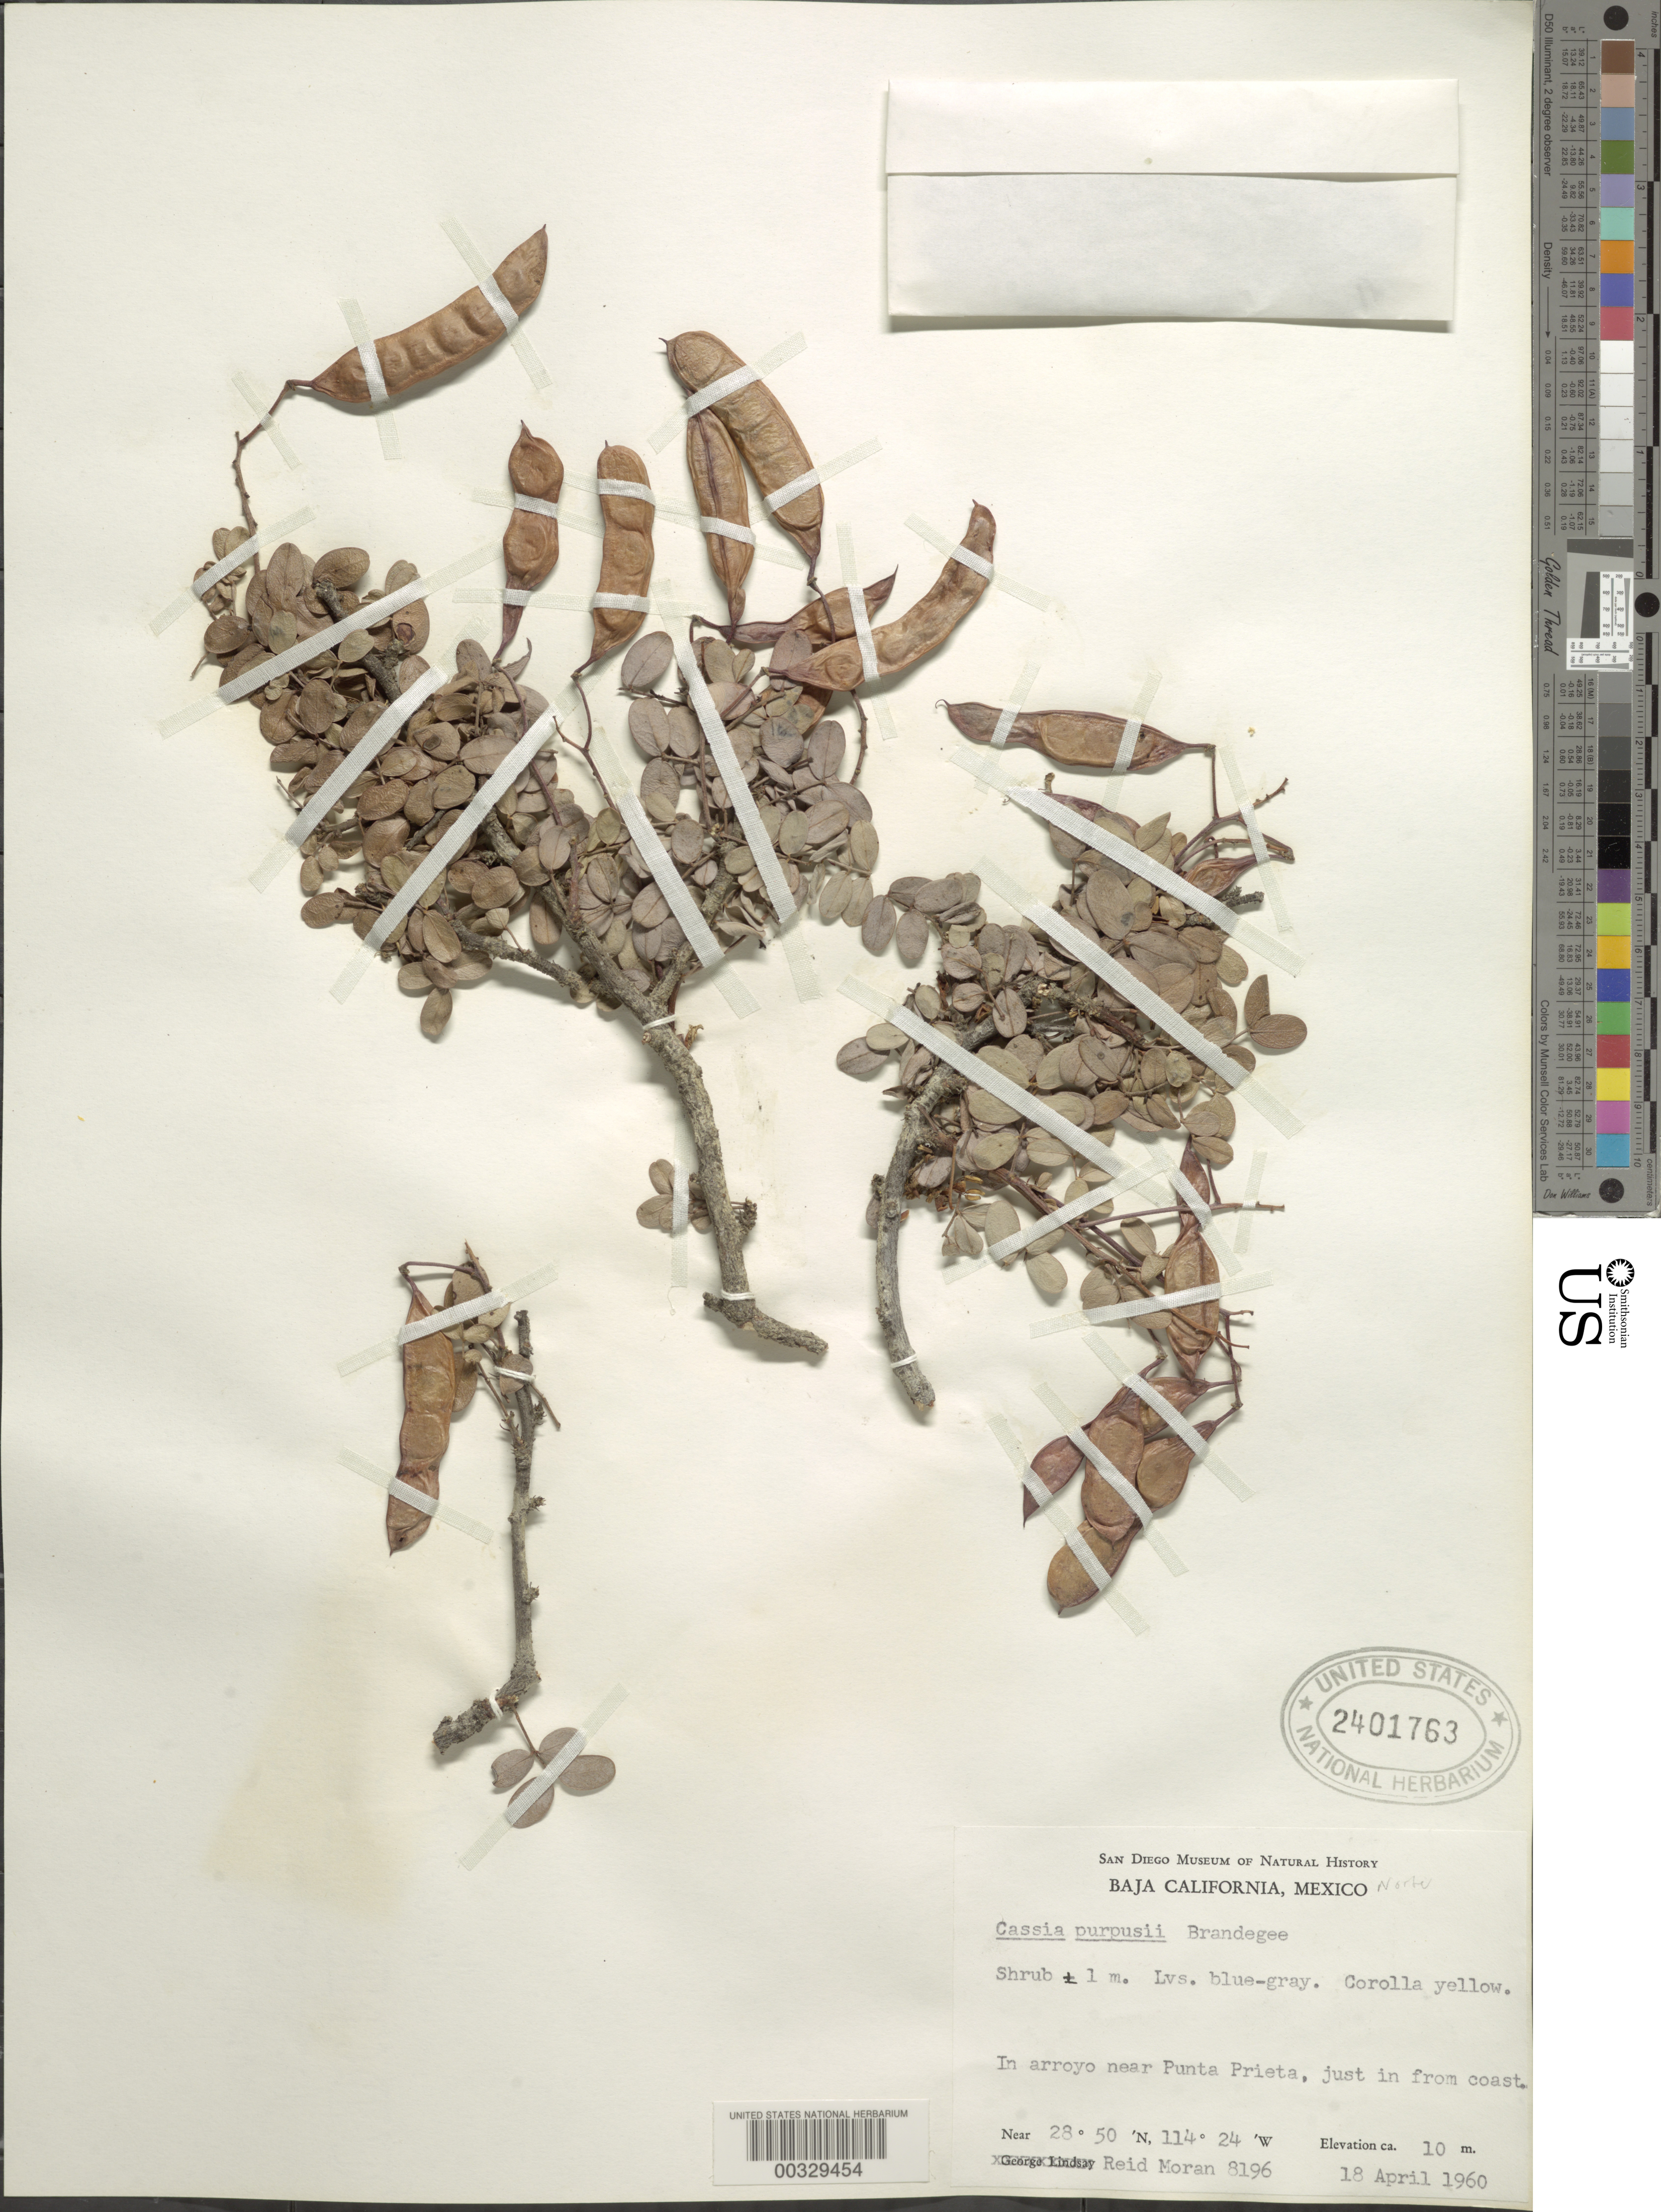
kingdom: Plantae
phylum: Tracheophyta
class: Magnoliopsida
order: Fabales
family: Fabaceae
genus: Senna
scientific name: Senna purpusii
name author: (Brandegee) H.S. Irwin & Barneby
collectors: R. V. Moran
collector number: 8196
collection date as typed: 18 Apr 1960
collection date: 1960-04-18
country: Mexico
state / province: Baja California Norte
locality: Near Punta Prieta, just in from coast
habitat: In arroyo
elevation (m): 10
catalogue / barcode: US 2401763